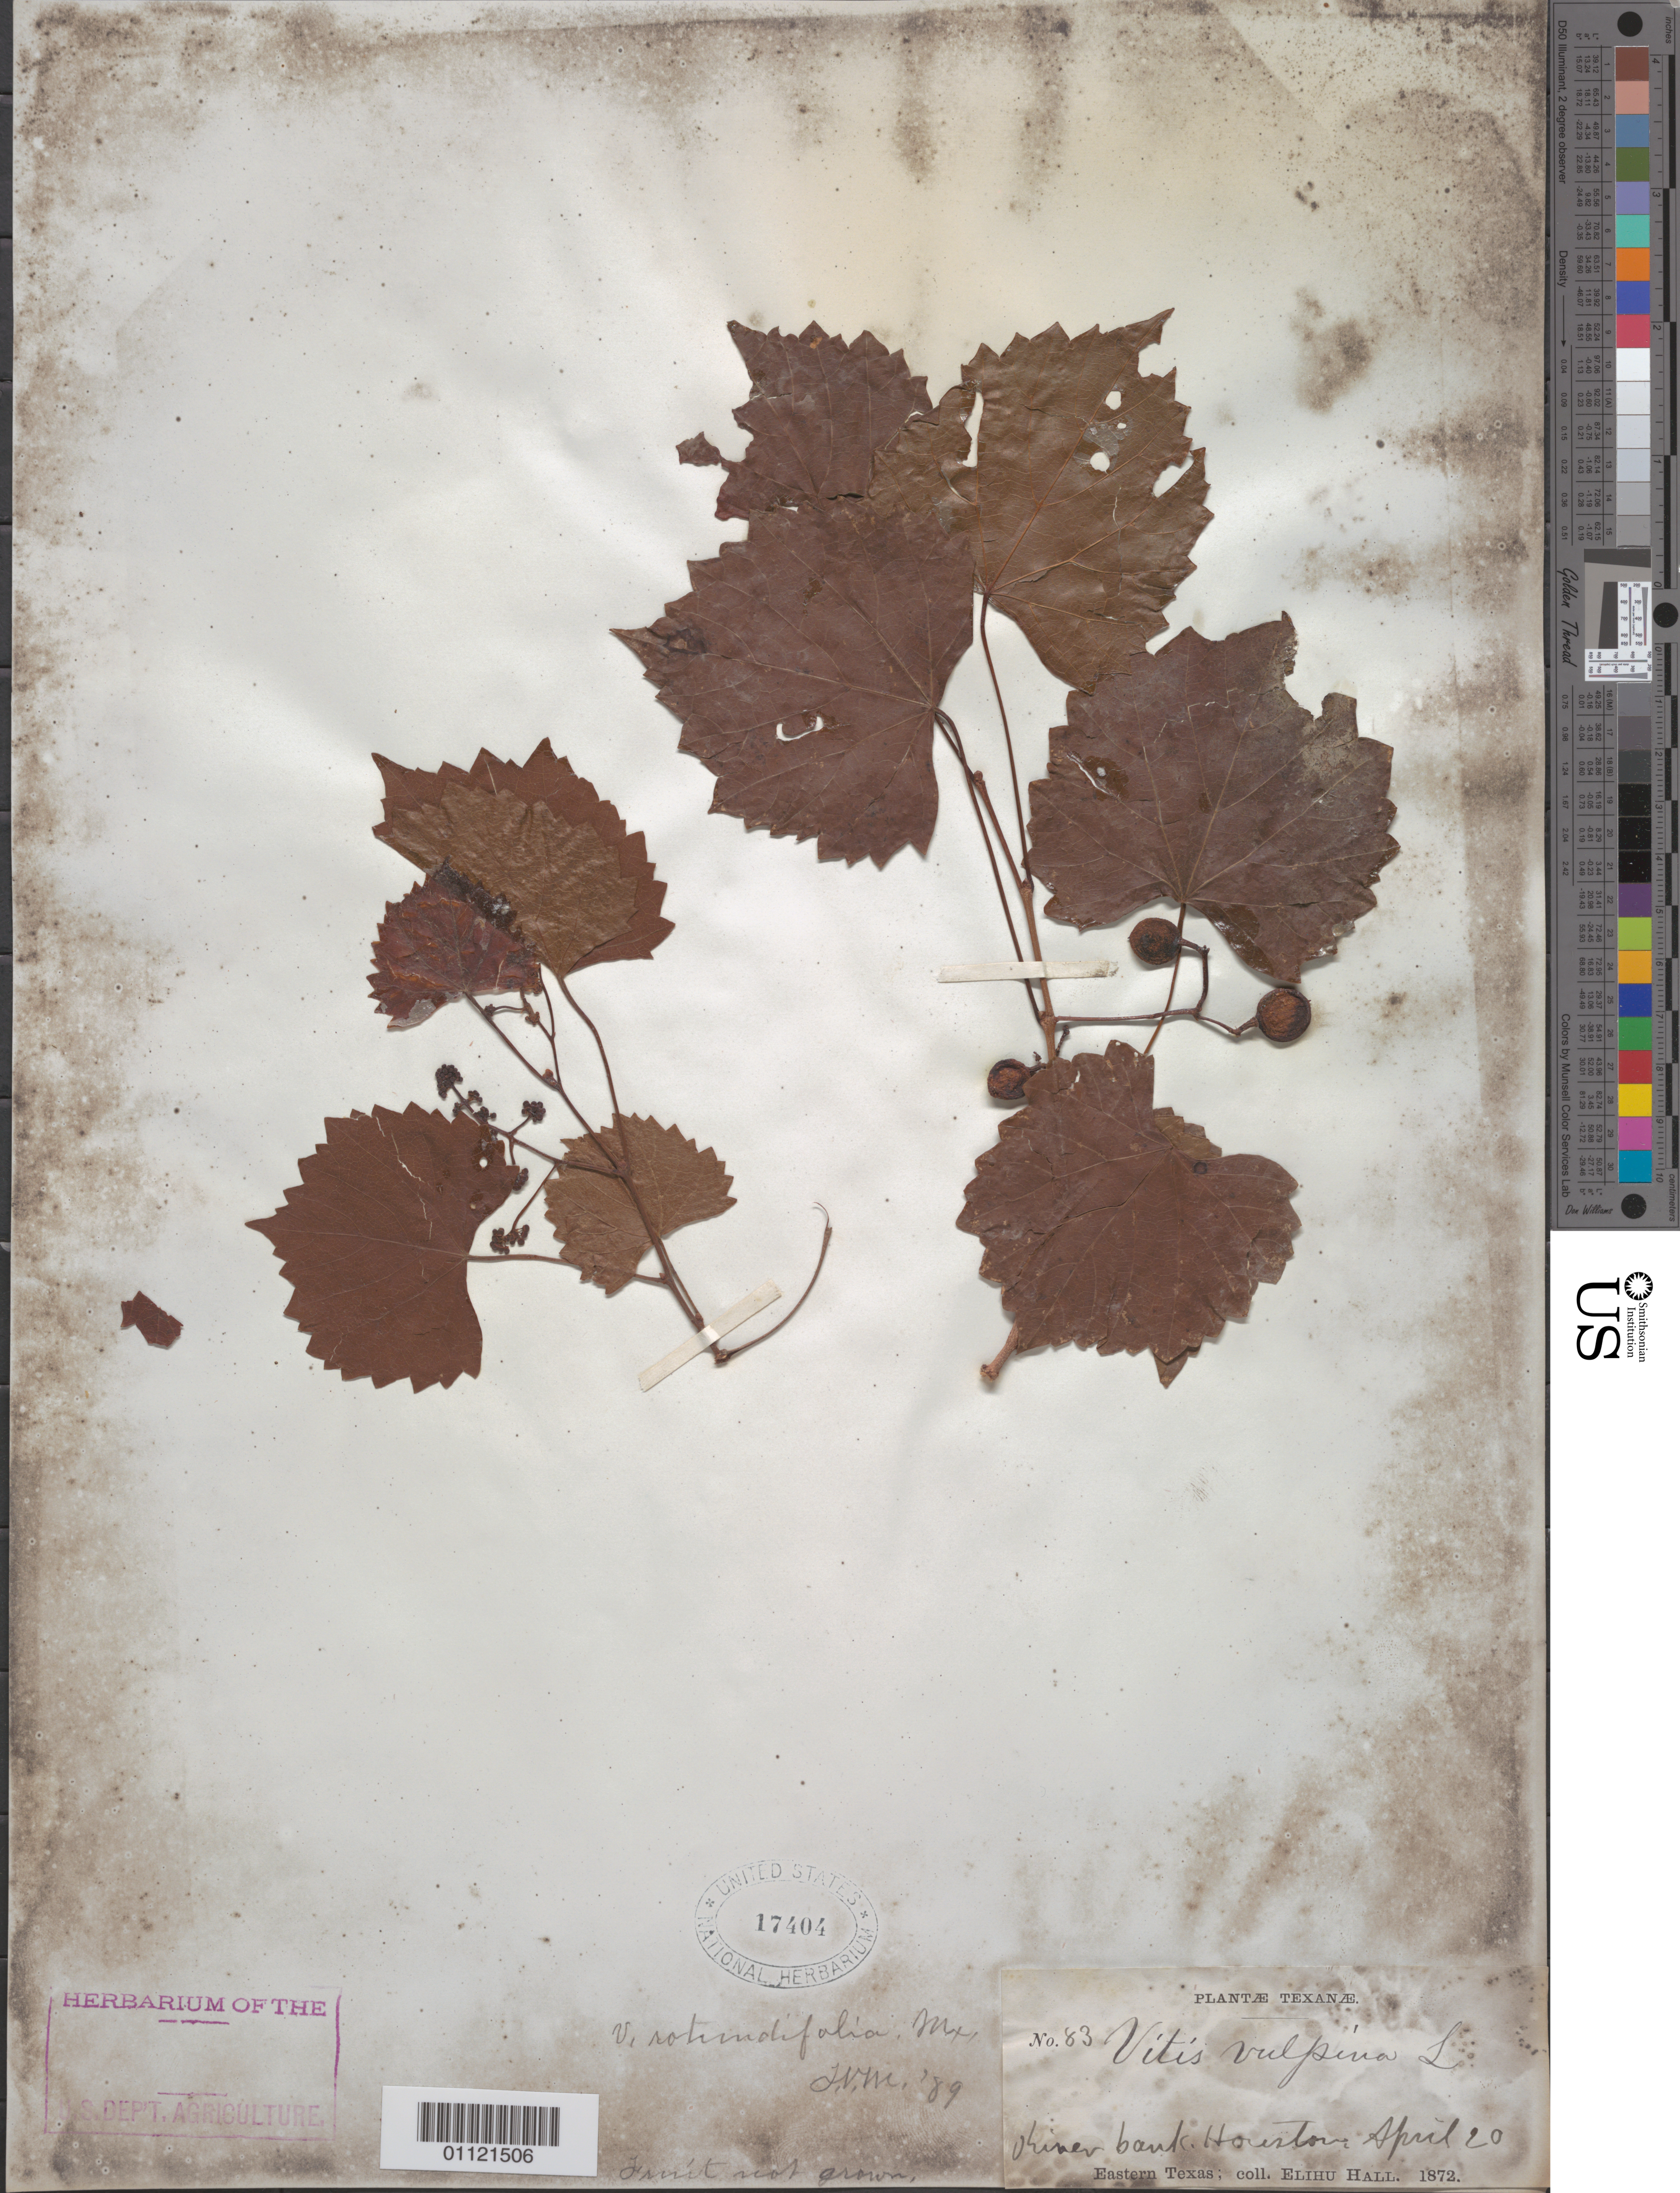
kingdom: Plantae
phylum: Tracheophyta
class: Magnoliopsida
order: Vitales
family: Vitaceae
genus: Vitis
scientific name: Vitis rotundifolia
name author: Michx.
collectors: E. Hall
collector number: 83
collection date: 1872-04-20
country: United States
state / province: Texas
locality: Houston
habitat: River bank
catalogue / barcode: US 17404